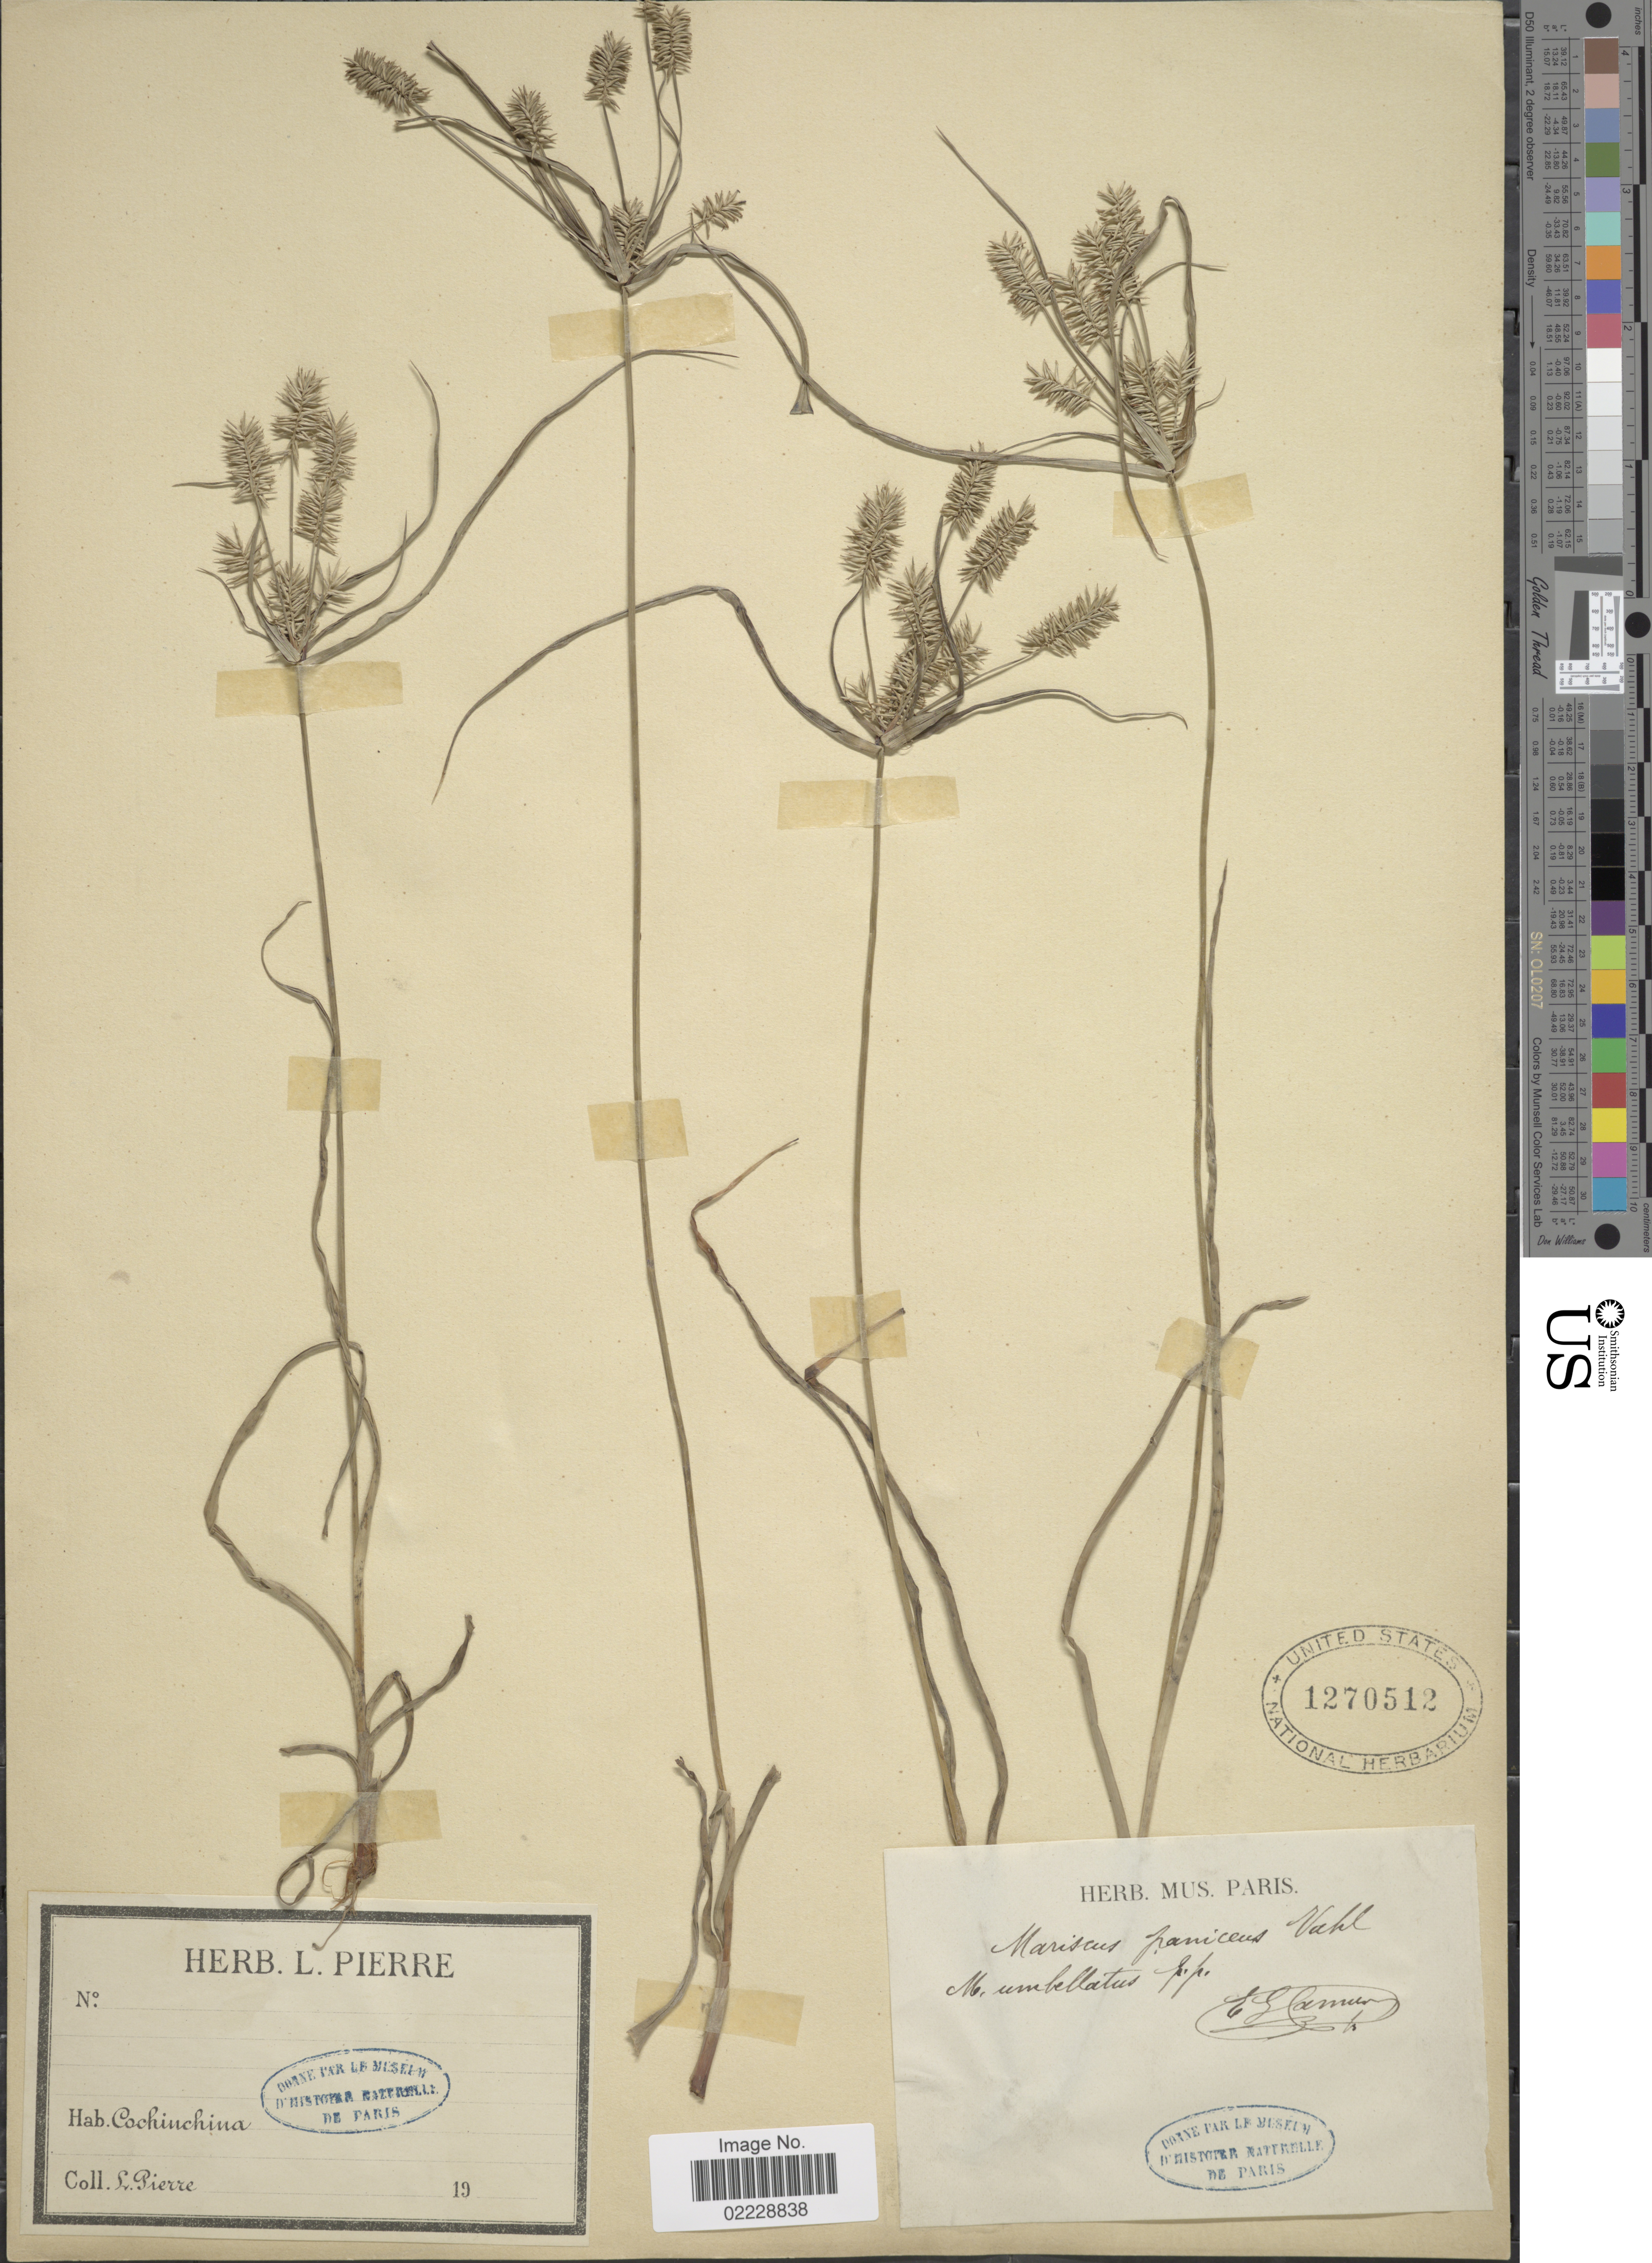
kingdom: Plantae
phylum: Tracheophyta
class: Liliopsida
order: Poales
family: Cyperaceae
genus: Cyperus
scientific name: Cyperus paniceus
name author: (Rottb.) Boeckeler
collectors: L. Pierre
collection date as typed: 19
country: Vietnam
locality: Cochinchina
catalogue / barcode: US 1270512